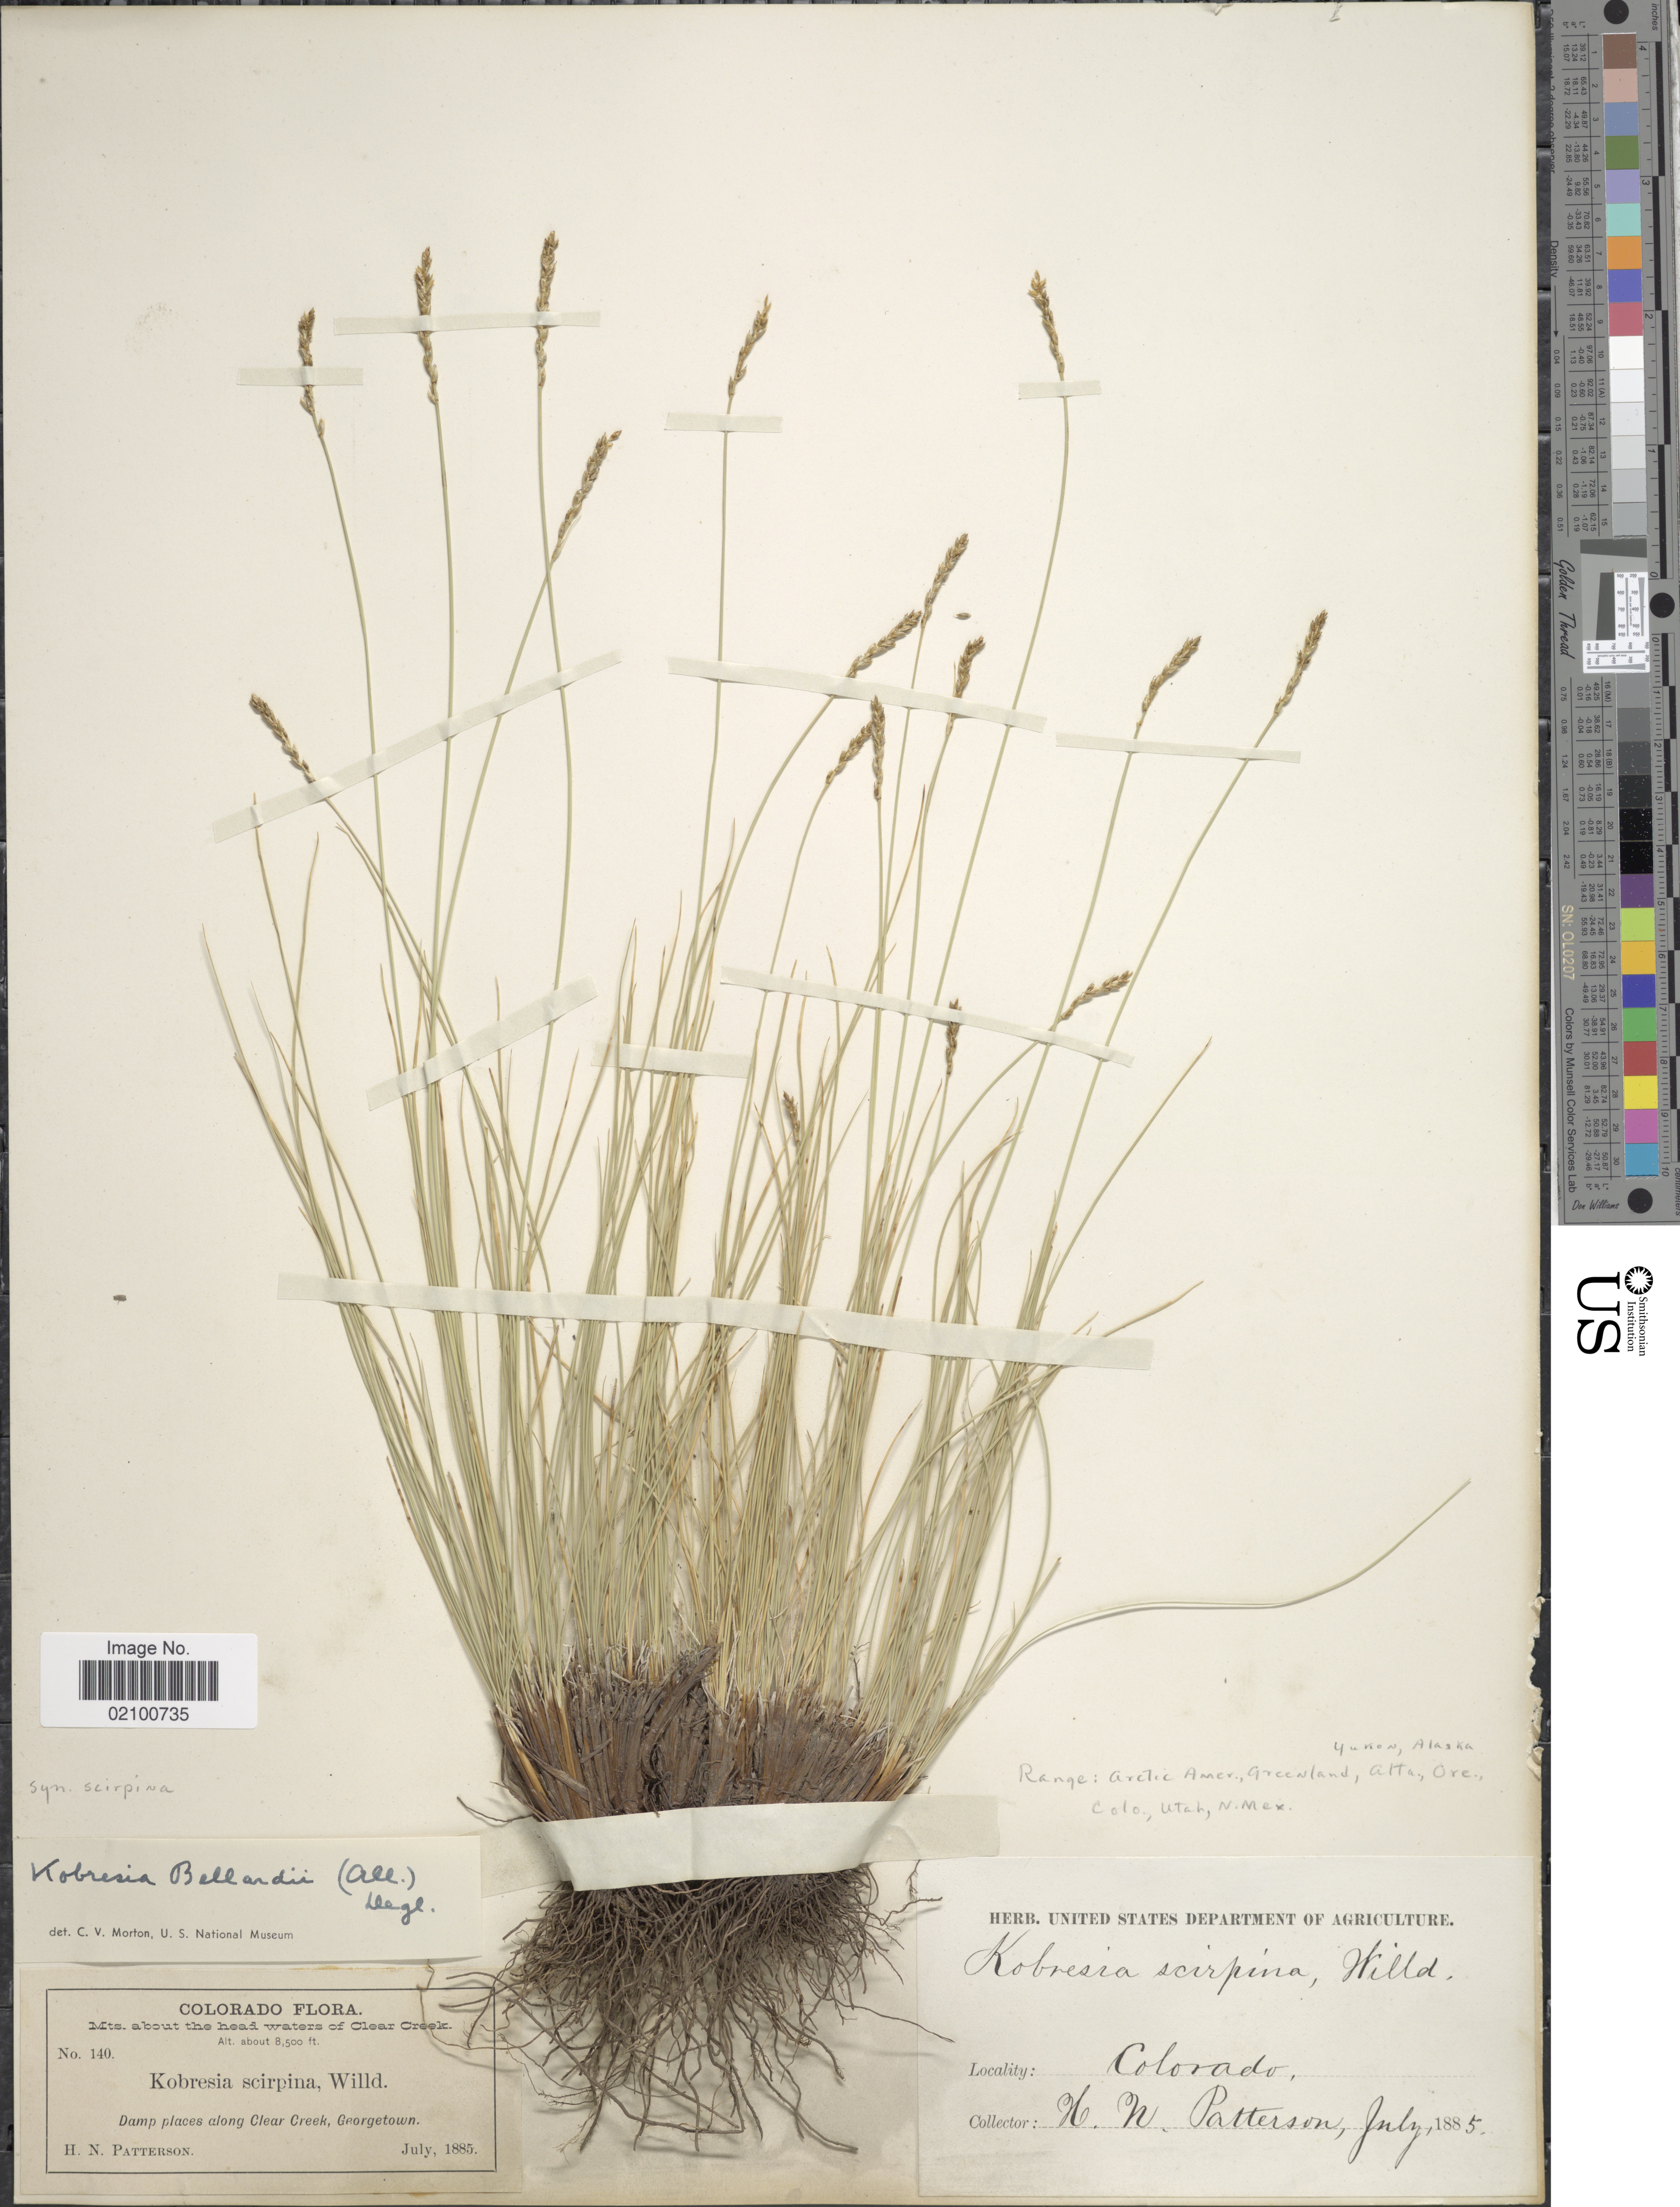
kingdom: Plantae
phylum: Tracheophyta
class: Liliopsida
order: Poales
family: Cyperaceae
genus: Carex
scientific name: Carex myosuroides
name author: Vill.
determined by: Strong, M. T., (US), Smithsonian Institution - National Museum of Natural History (UNITED STATES)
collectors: H. N. Patterson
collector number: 140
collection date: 1885-07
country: United States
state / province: Colorado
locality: About the headwaters of Clear Creek, along Clear Creek, Georgetown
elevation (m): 2591